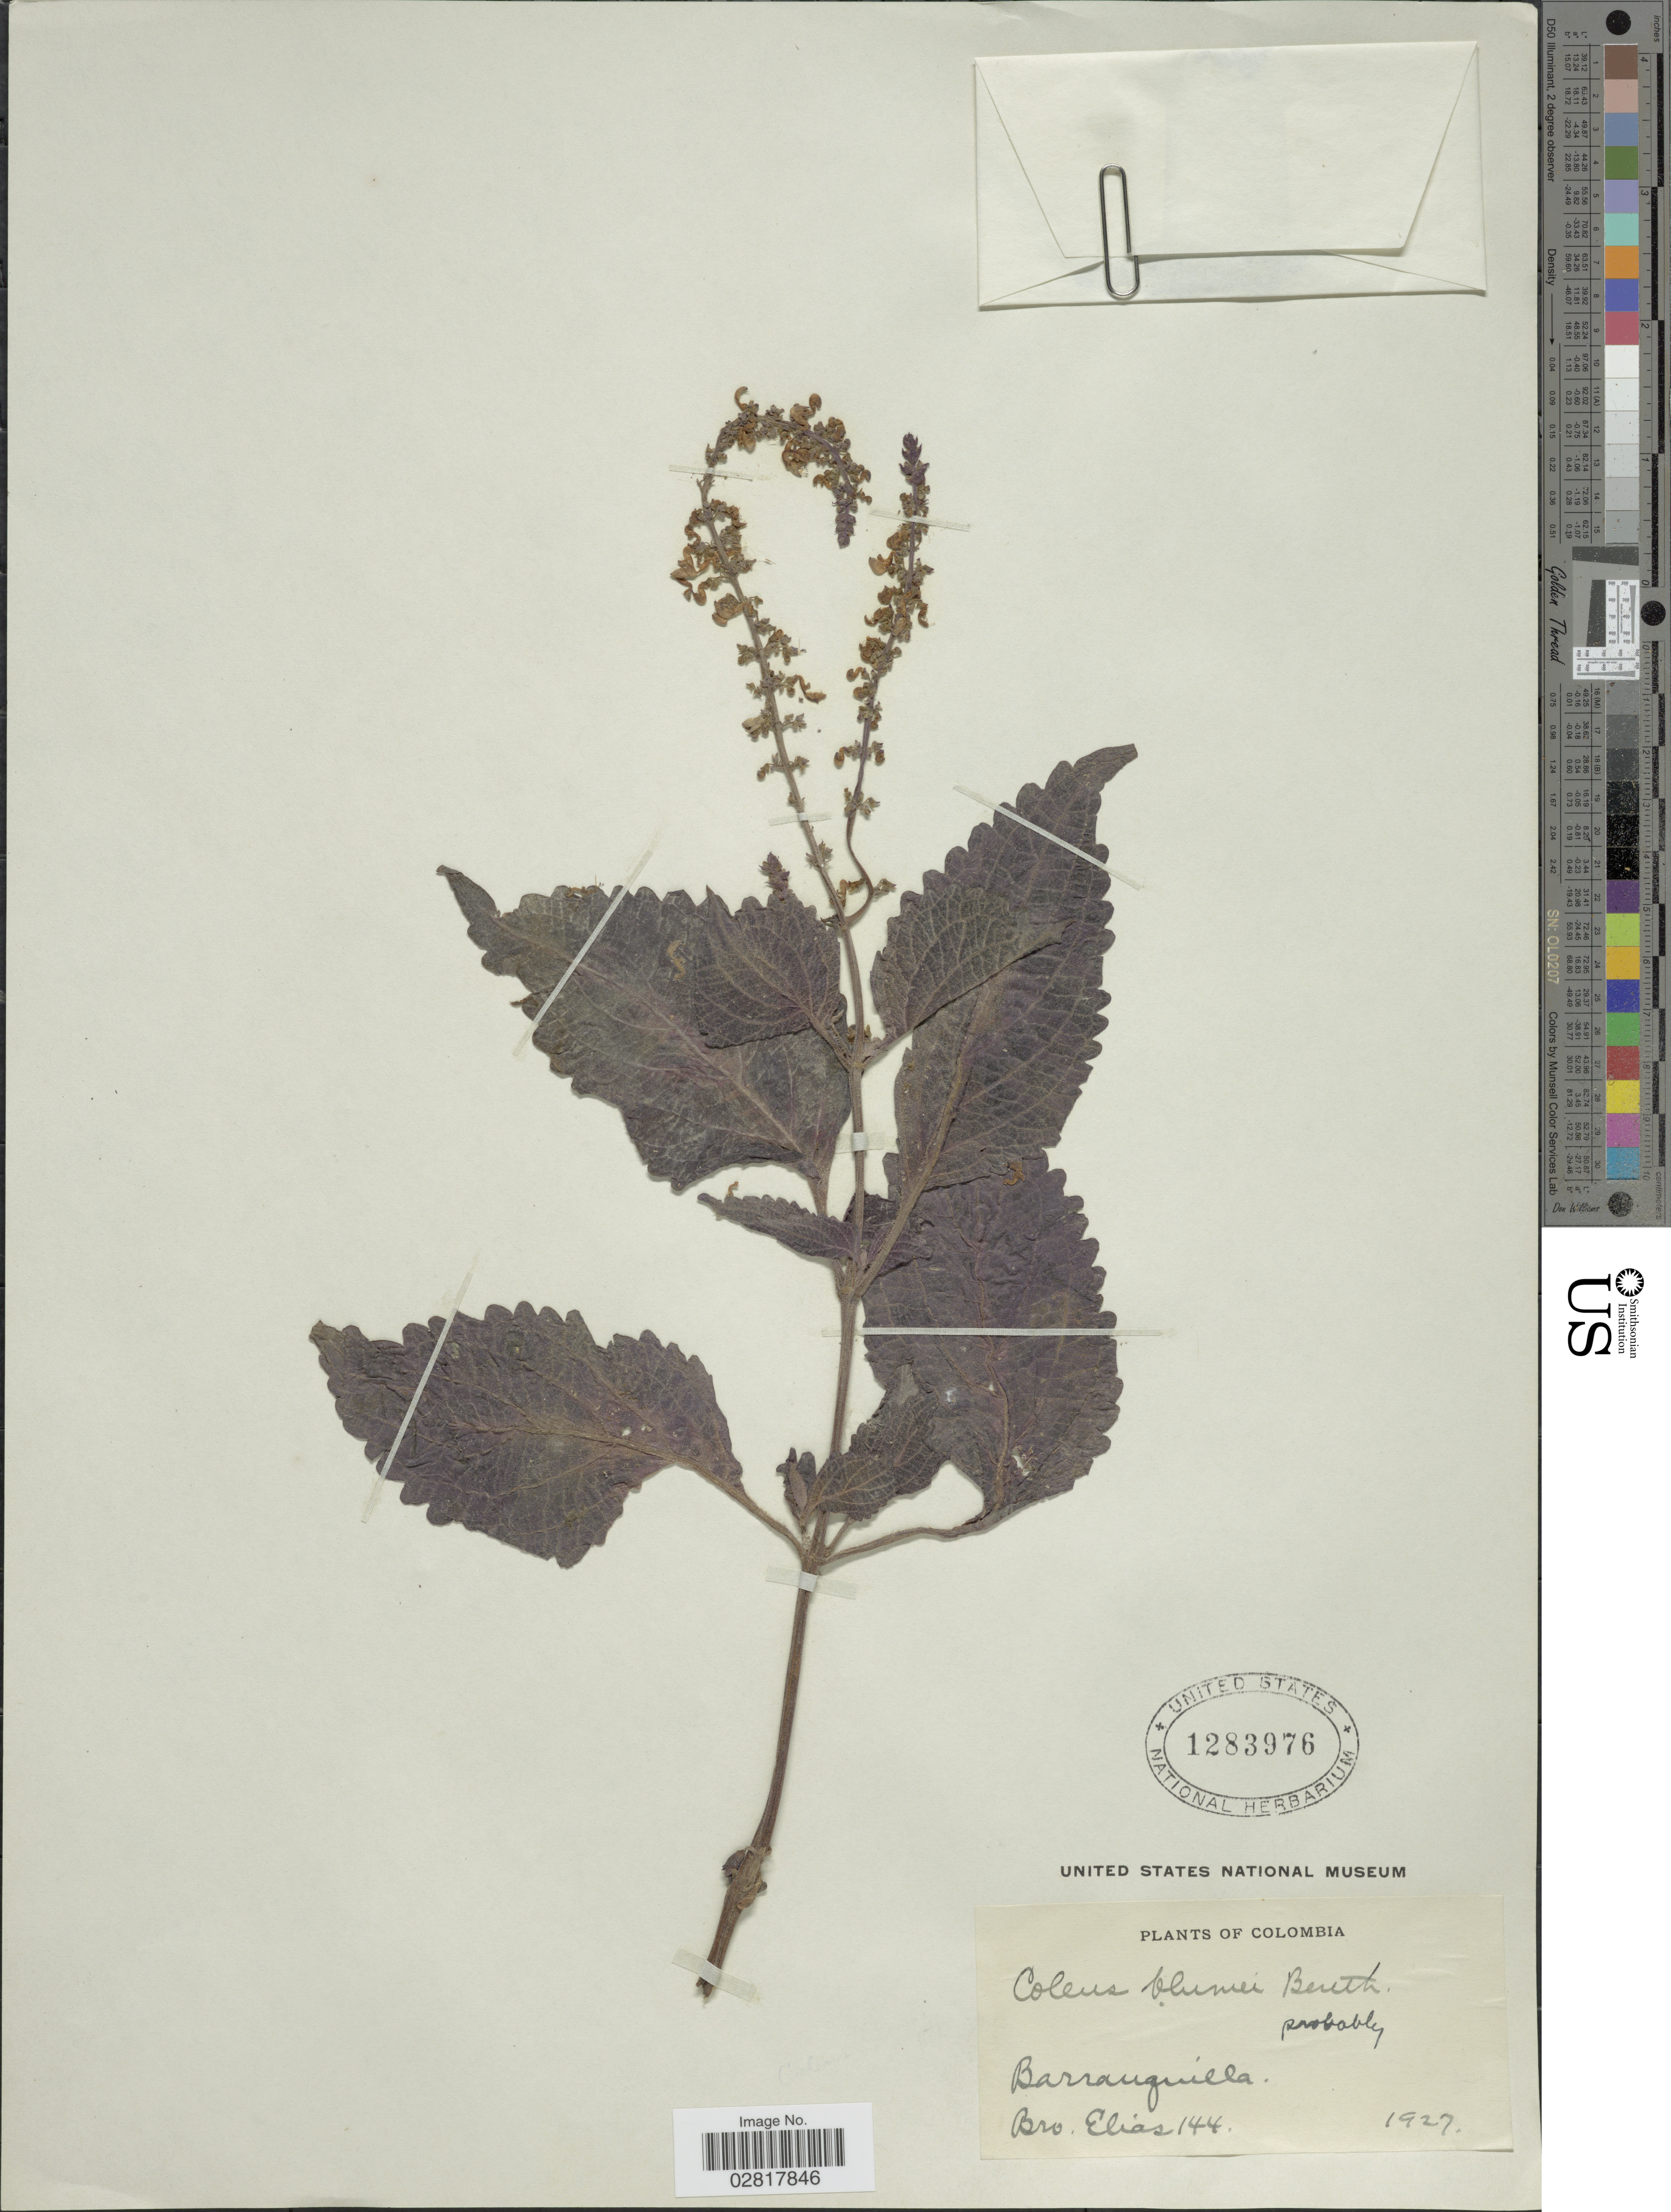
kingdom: Plantae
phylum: Tracheophyta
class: Magnoliopsida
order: Lamiales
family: Lamiaceae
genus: Plectranthus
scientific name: Plectranthus scutellarioides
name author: (L.) R. Br.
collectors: Bro. Elias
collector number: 144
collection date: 1927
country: Colombia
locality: Barranguilla.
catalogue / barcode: US 1283976